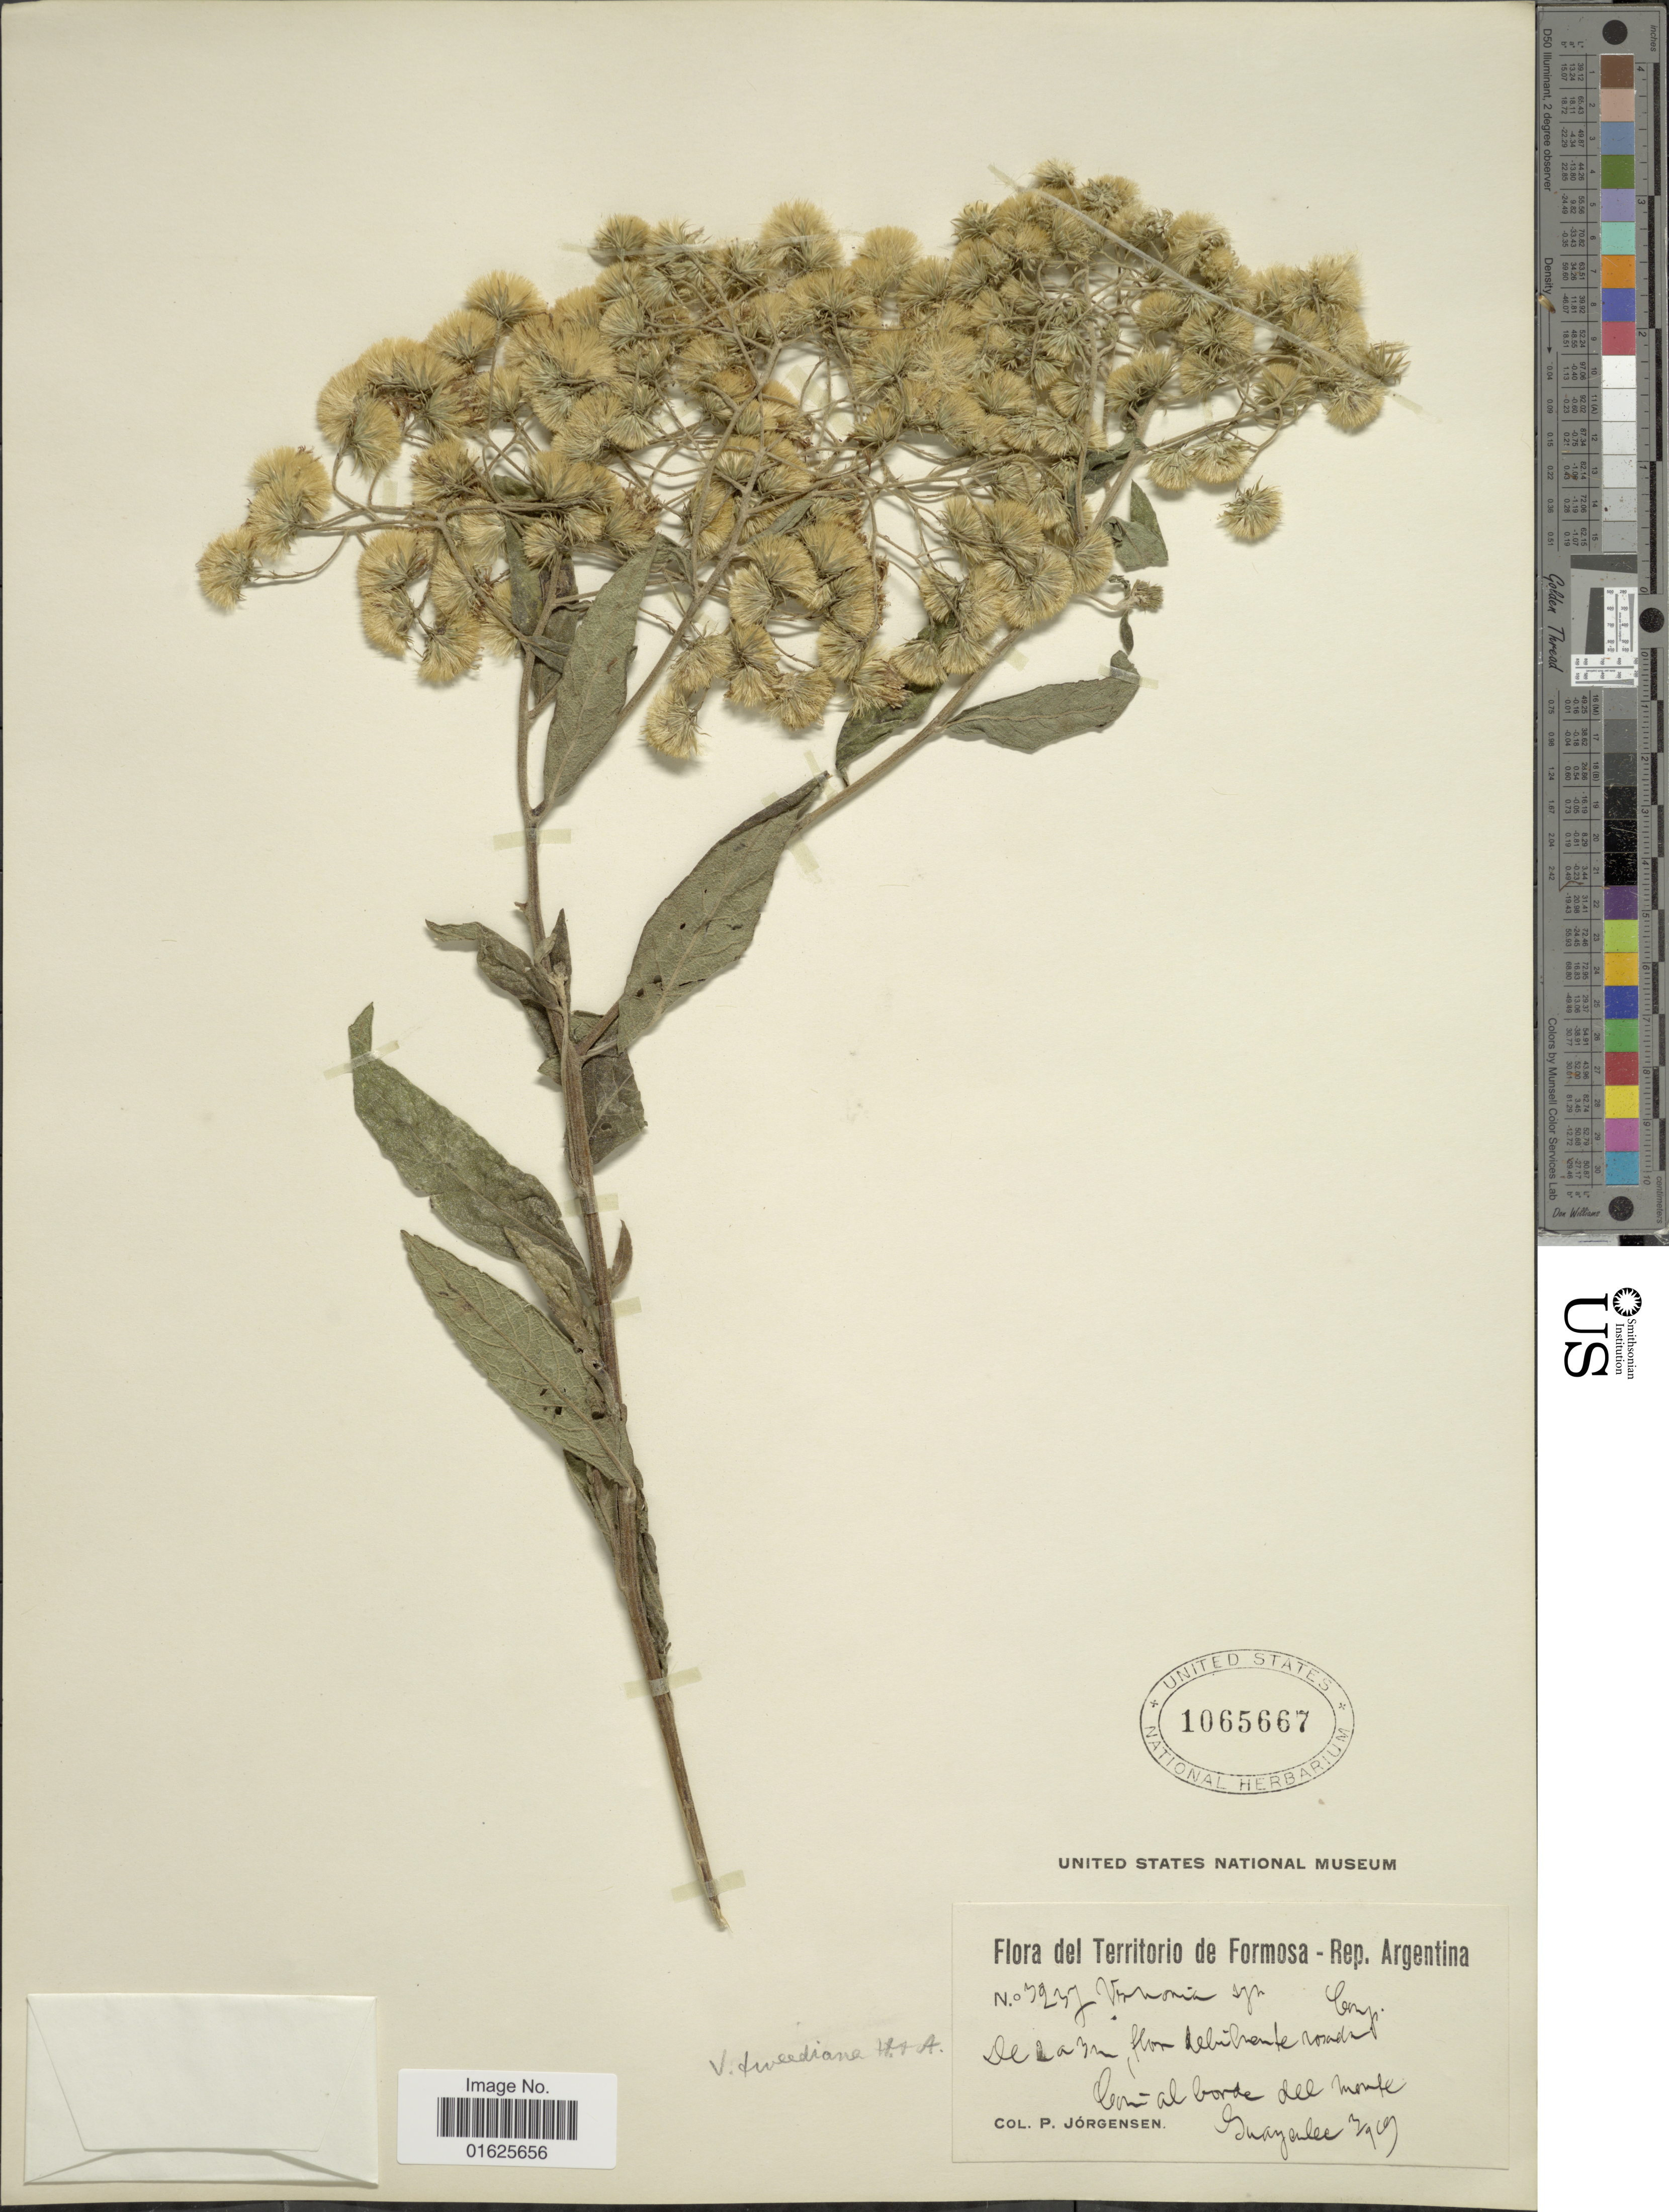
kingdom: Plantae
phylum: Tracheophyta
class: Magnoliopsida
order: Asterales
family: Asteraceae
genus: Vernonanthura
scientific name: Vernonanthura tweedieana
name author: (Baker) H. Rob.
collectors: P. Jörgensen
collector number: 3237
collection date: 1919-03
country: Argentina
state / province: Formosa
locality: Territorio de Formosa, Com al borde del Monte Guayculee [interpreted].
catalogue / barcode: US 1065667